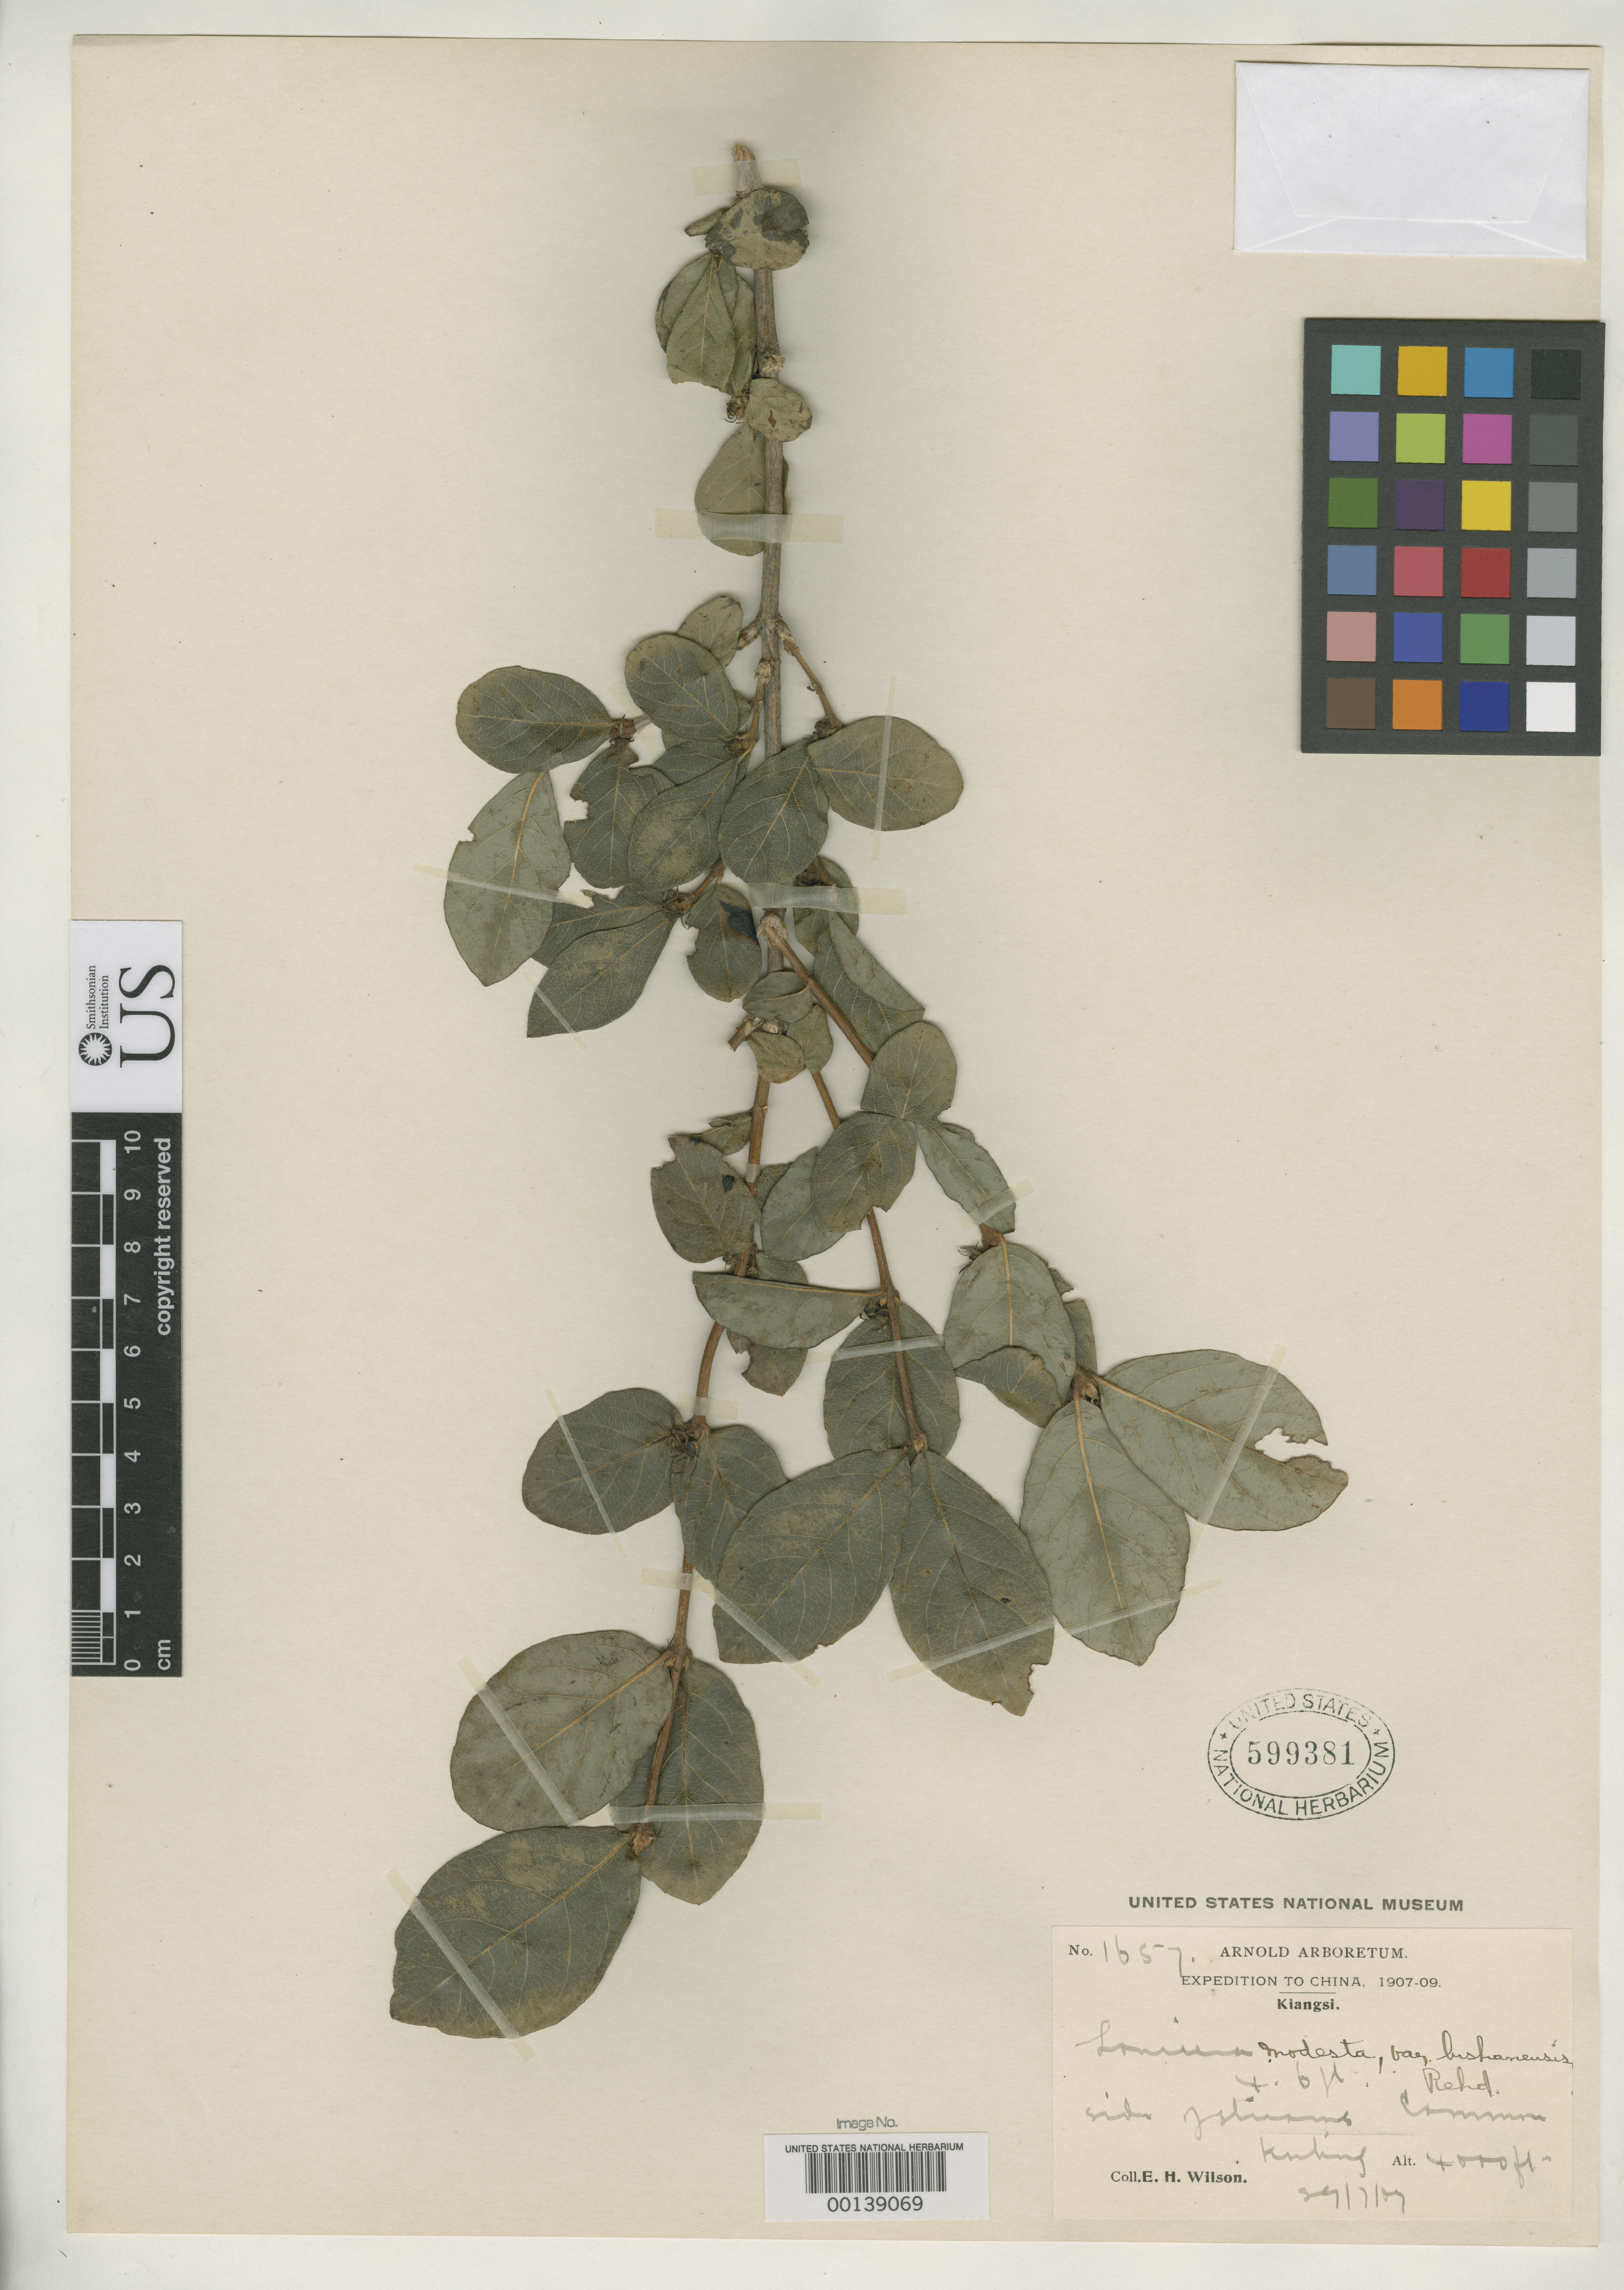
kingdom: Plantae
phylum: Tracheophyta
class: Magnoliopsida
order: Dipsacales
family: Caprifoliaceae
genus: Lonicera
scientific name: Lonicera modesta var. lushanensis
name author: Rehder in Sarg.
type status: Isotype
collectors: E. H. Wilson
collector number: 1657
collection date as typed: Jul 1907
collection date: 1907-07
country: China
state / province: Jiangxi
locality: Kuling, Lushan Mts.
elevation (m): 1200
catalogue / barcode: US 599381